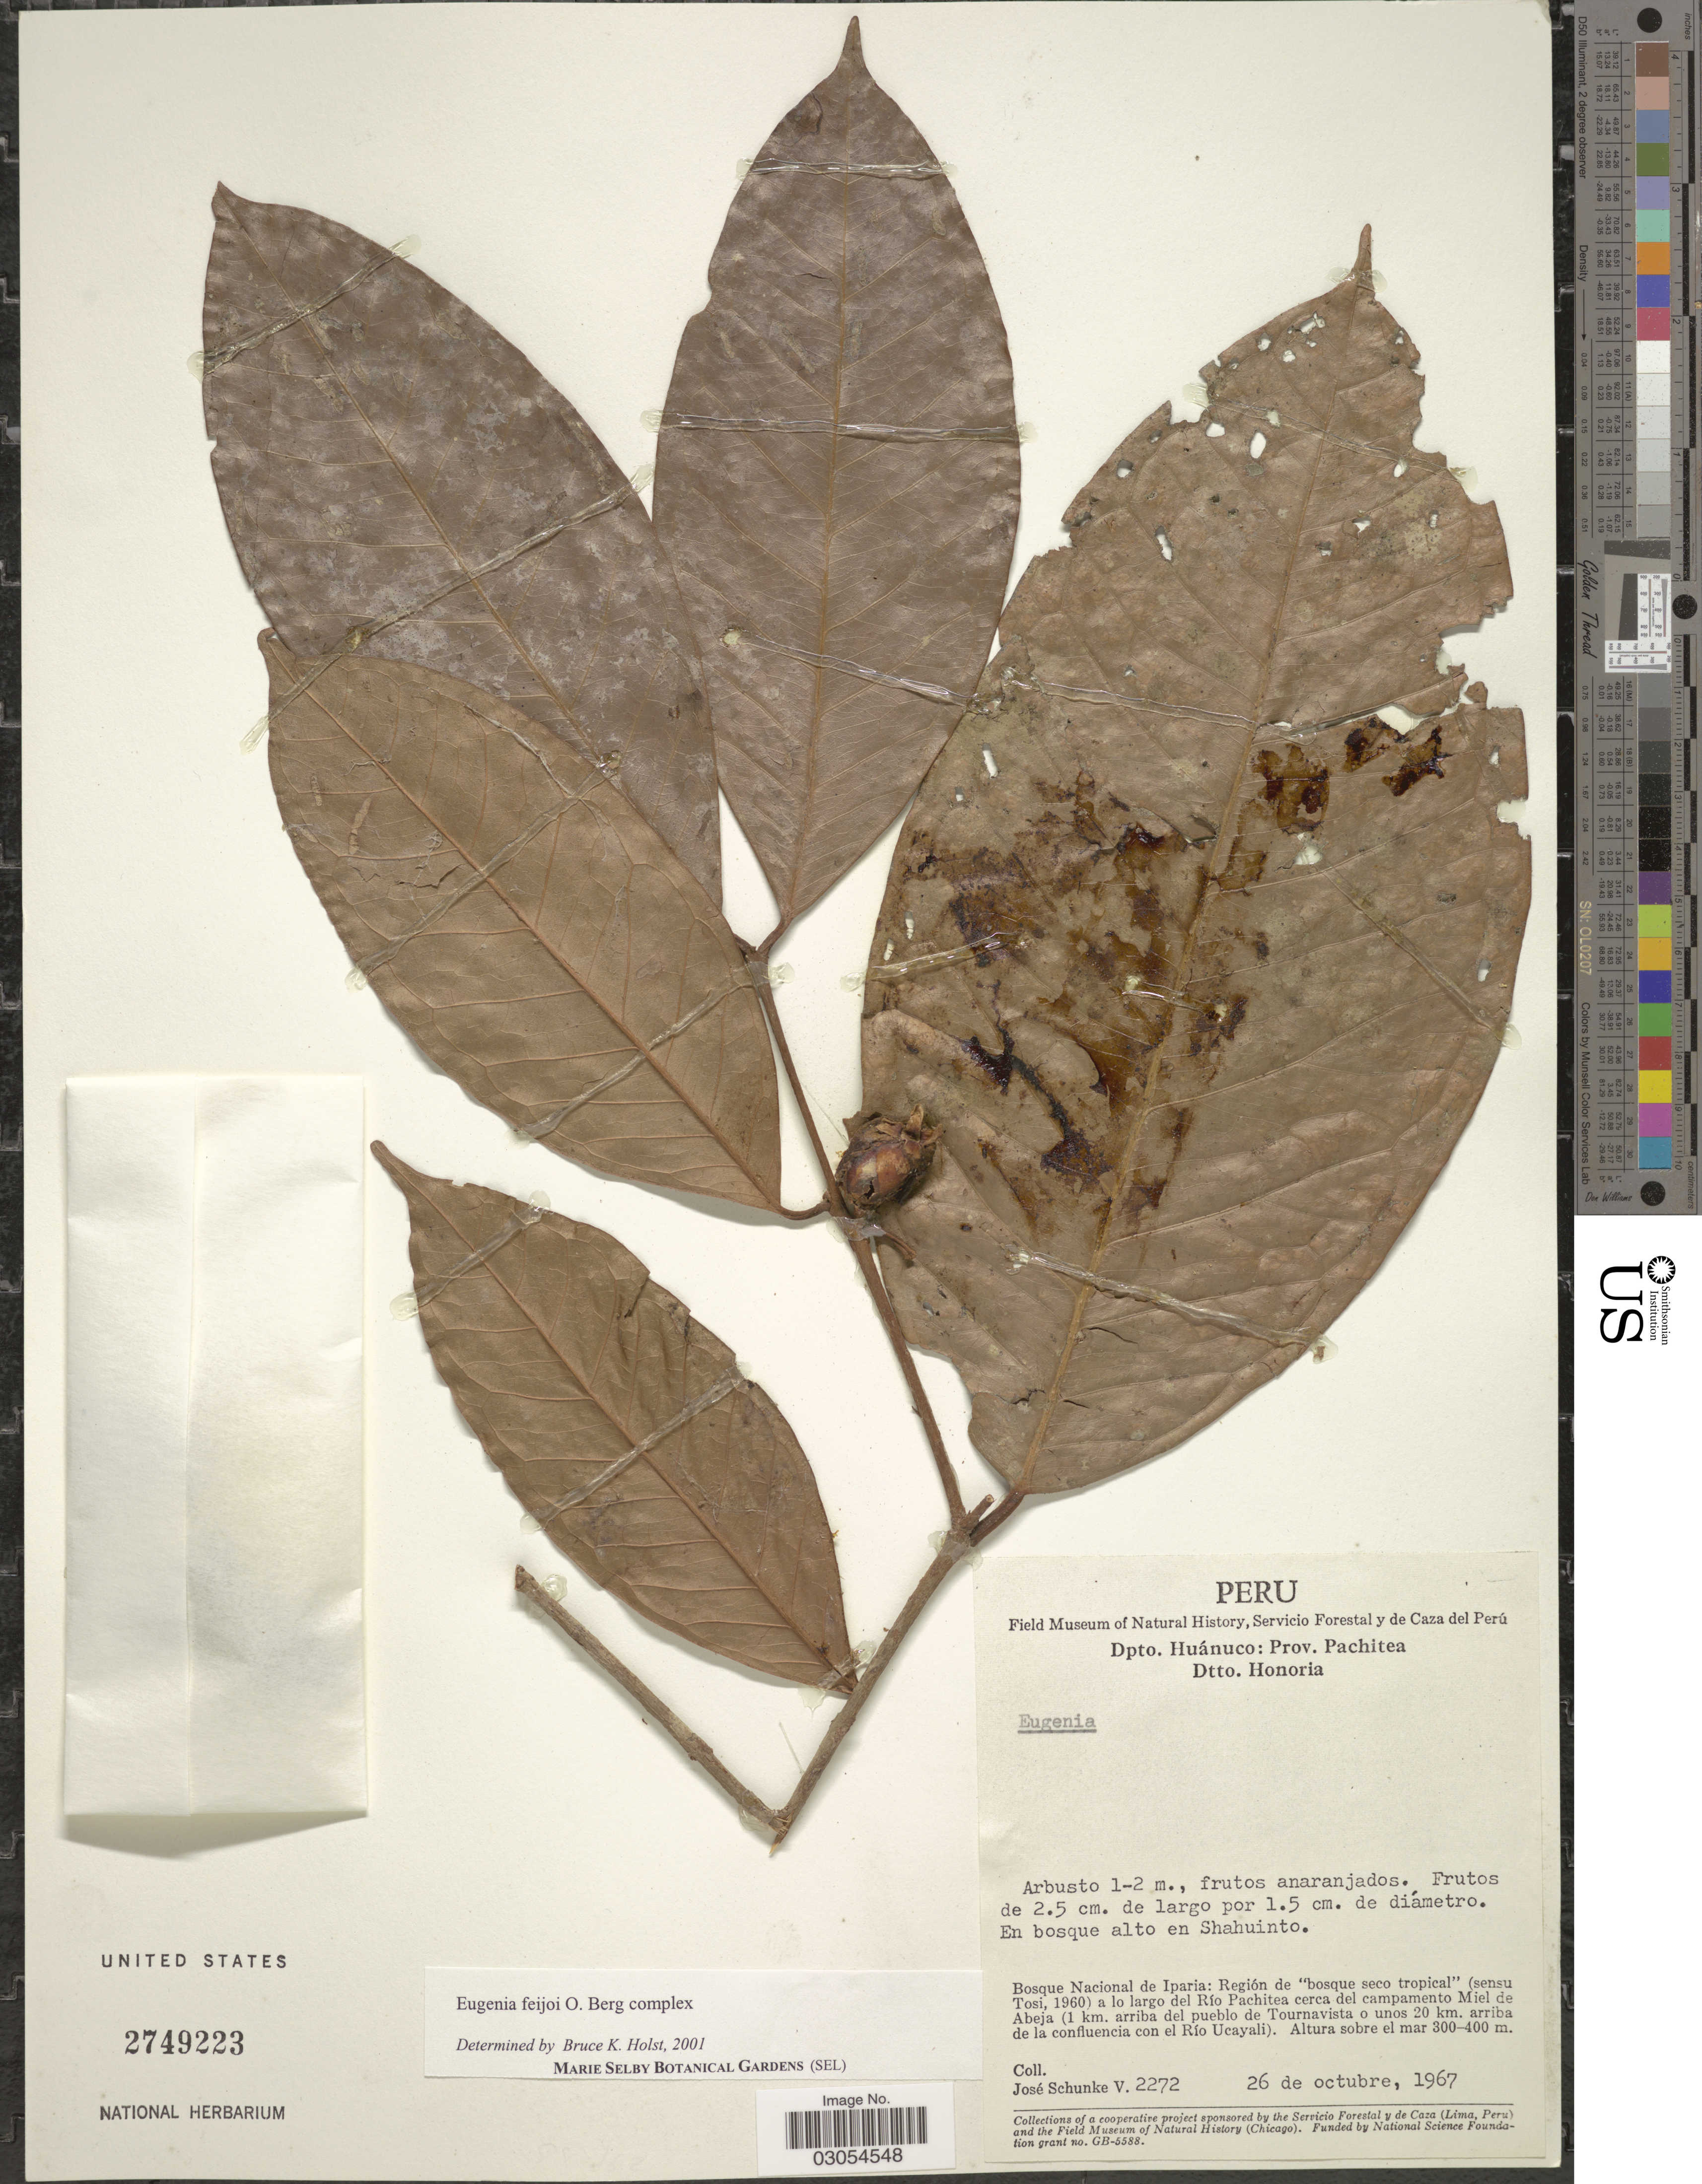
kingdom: Plantae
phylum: Tracheophyta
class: Magnoliopsida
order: Myrtales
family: Myrtaceae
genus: Eugenia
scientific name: Eugenia moschata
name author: (Aubl.) Nied. ex Durand & B.D. Jacks.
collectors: J. Schunke Vigo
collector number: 2272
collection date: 1967-10-26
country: Peru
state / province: Huánuco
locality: Dpto. Huánuco: Prov. Pachitea, Dtto. Honoria. En bosque alto en Shahuinto. Bosque Nacional de Iparia: Región de "bosque seco tropical" (sensu Tosi, 1960) a lo largo del Río Pachitea cerca del campamento Miel de Abeja (1 km. arriba del pueblo de Tournavista o unos 20 km. arriba de la confluencia con el Río Ucayali).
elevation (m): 300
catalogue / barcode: US 2749223